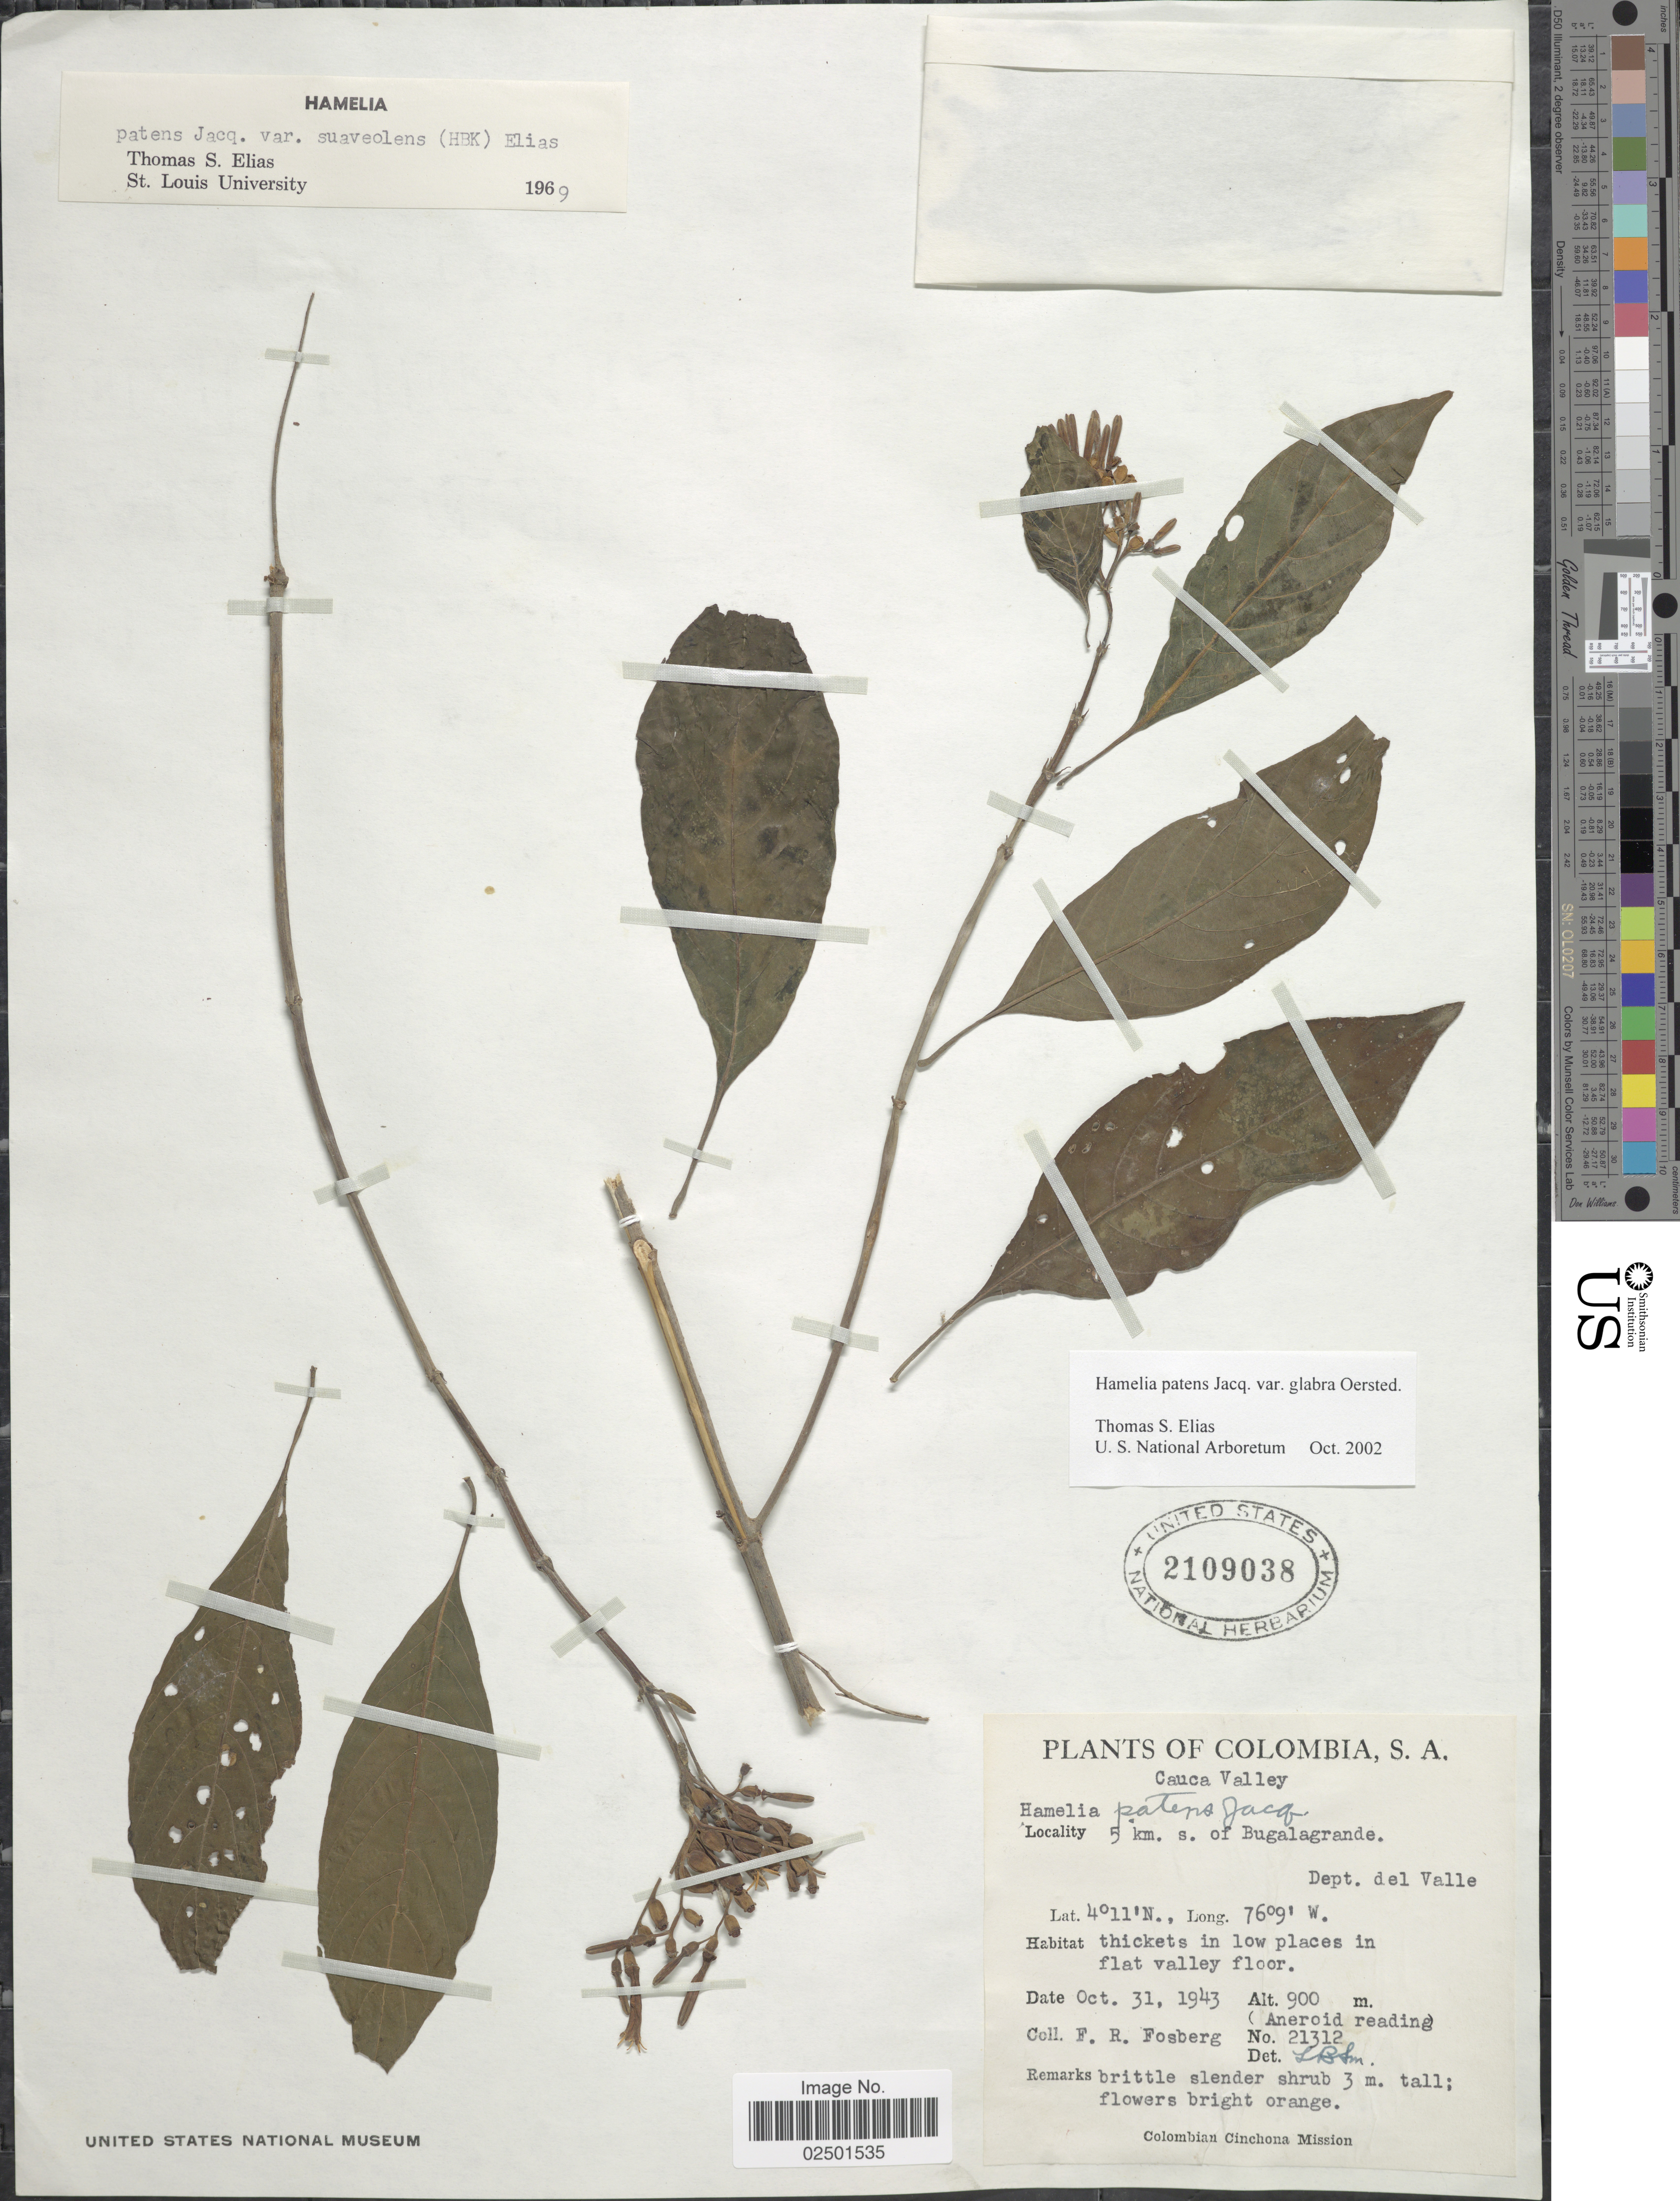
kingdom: Plantae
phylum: Tracheophyta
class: Magnoliopsida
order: Gentianales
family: Rubiaceae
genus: Hamelia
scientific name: Hamelia patens var. glabra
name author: Oerst.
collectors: F. R. Fosberg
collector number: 21312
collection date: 1943-10-31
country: Colombia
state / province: Valle del Cauca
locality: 5 km. s. of Bugalagrande. Dept. del Valle.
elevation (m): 900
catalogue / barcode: US 2109038